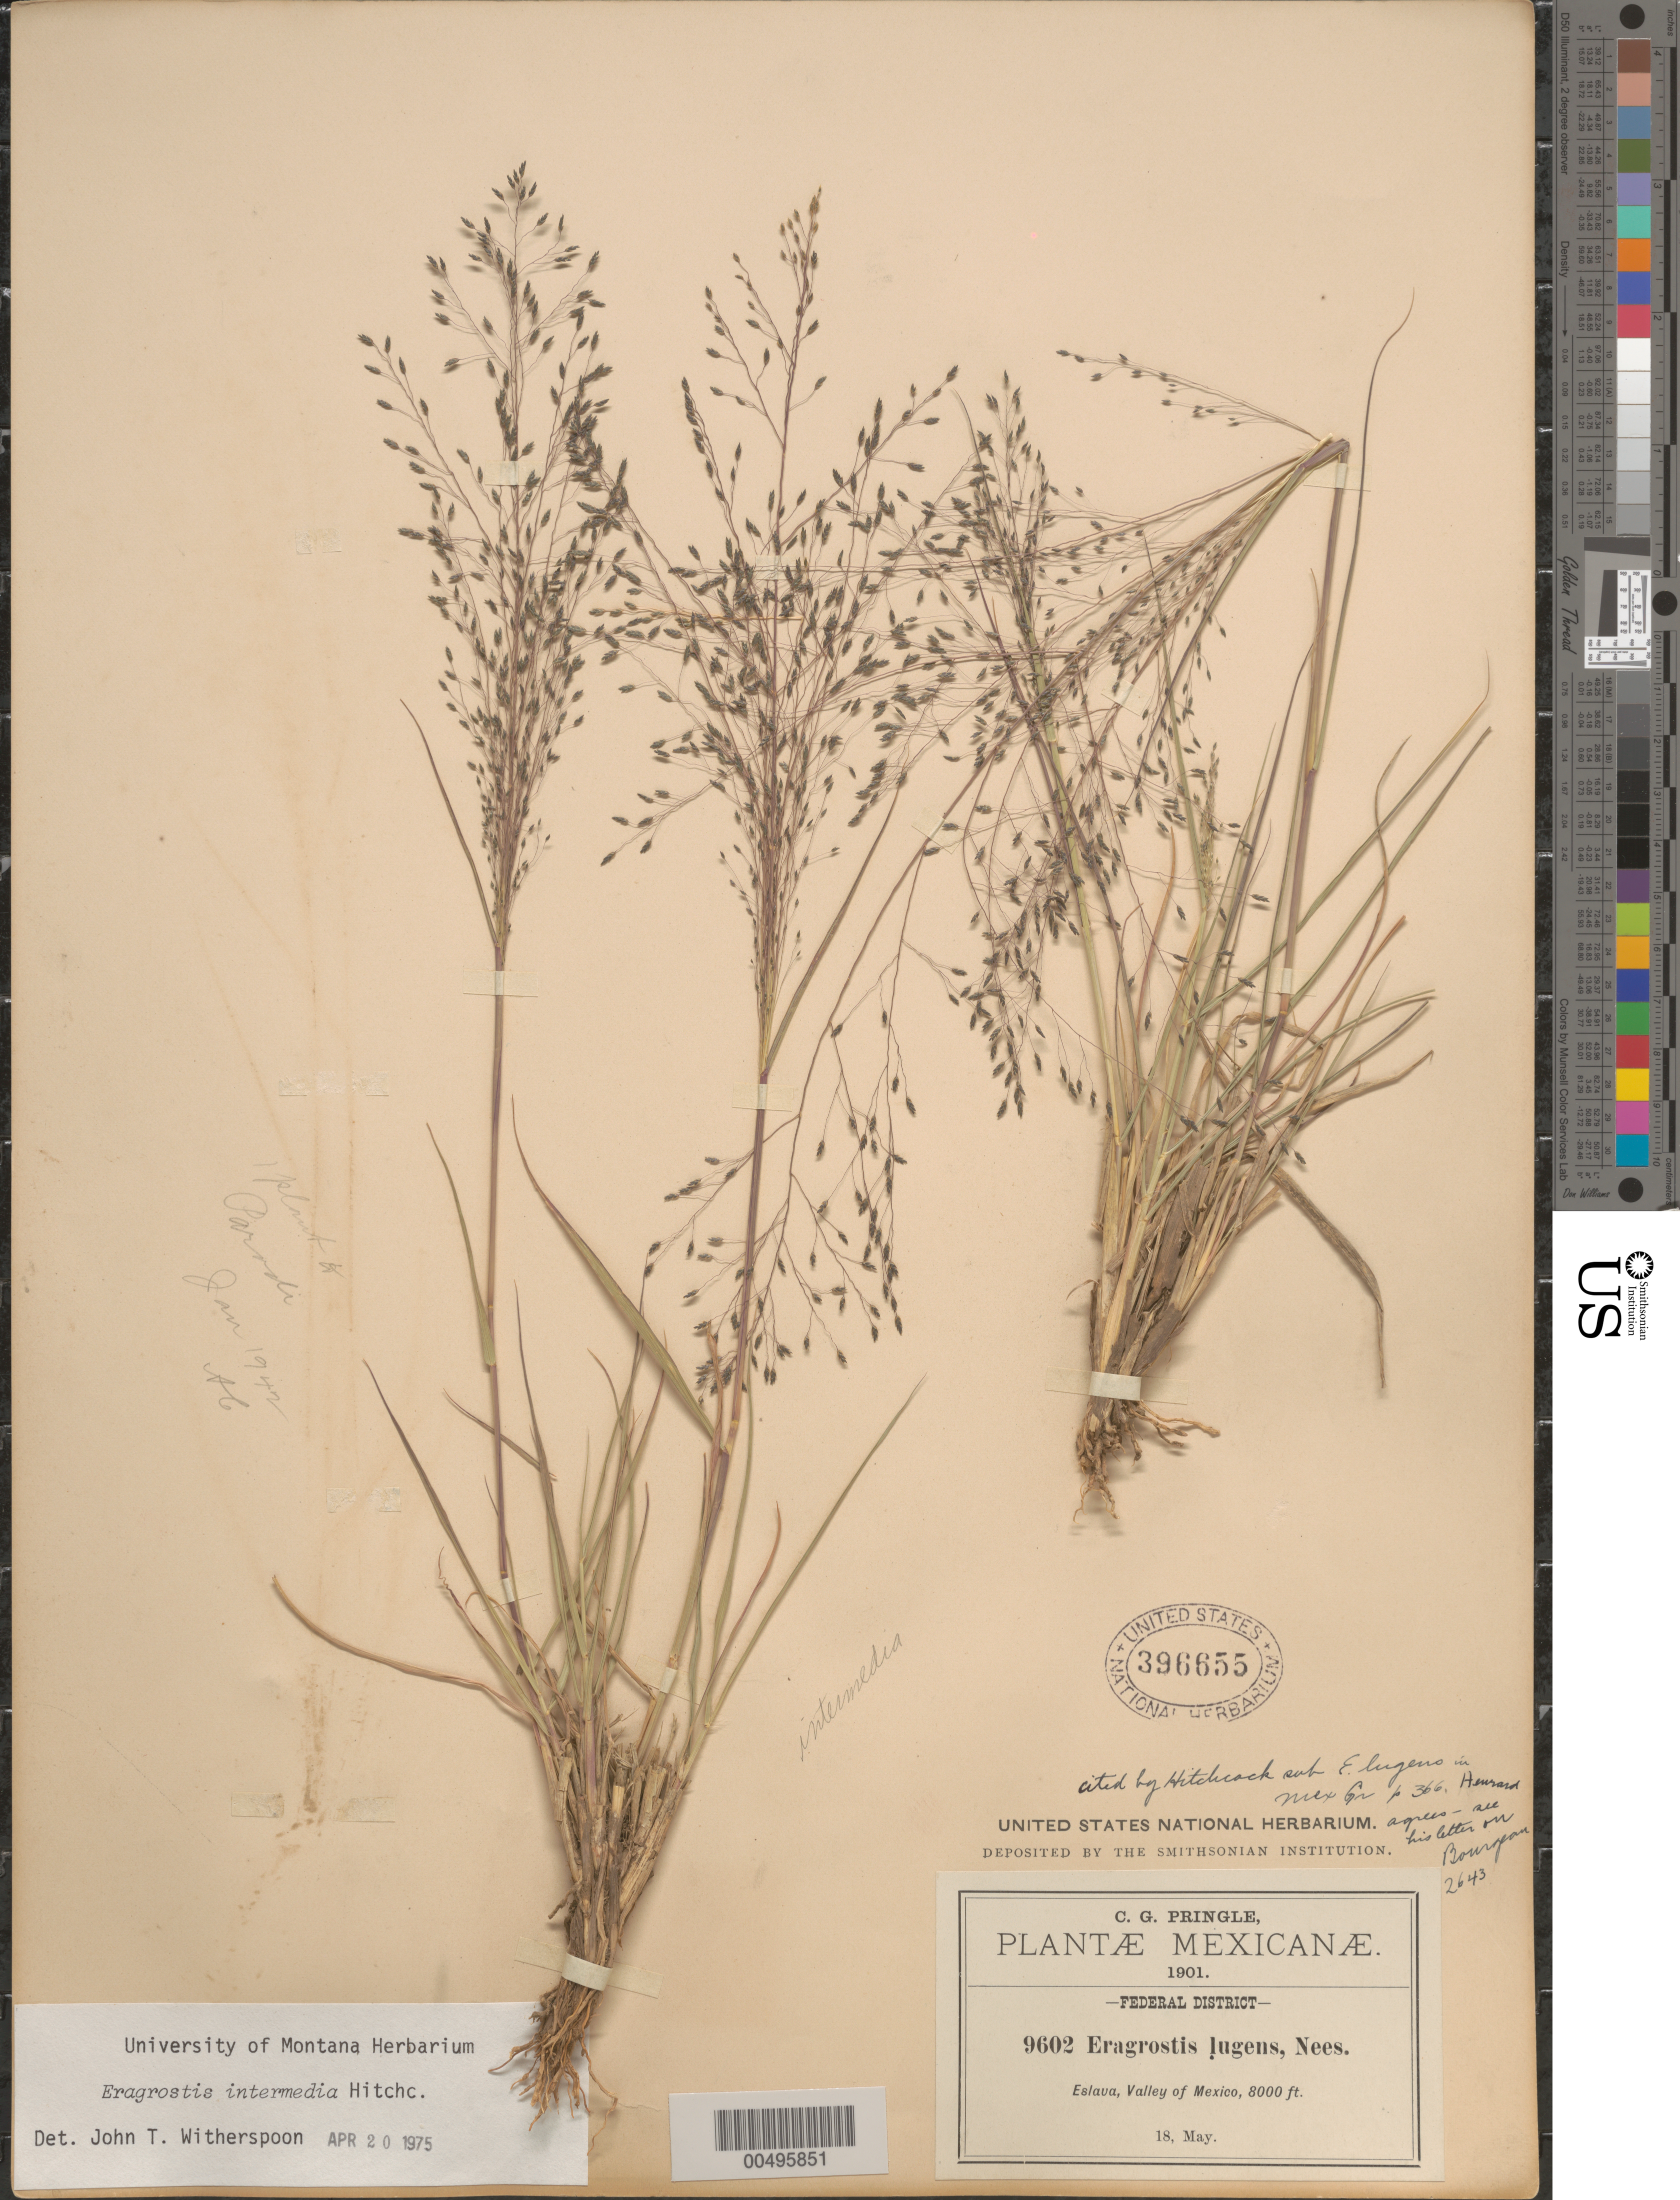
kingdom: Plantae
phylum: Tracheophyta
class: Liliopsida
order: Poales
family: Poaceae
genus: Eragrostis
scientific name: Eragrostis intermedia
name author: Hitchc.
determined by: Witherspoon, John T.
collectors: C. G. Pringle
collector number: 9602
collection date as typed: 18 May 1901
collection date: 1901-05-18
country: Mexico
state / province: Distrito Federal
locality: Eslava, Valley of Mexico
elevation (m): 2438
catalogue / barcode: US 396655